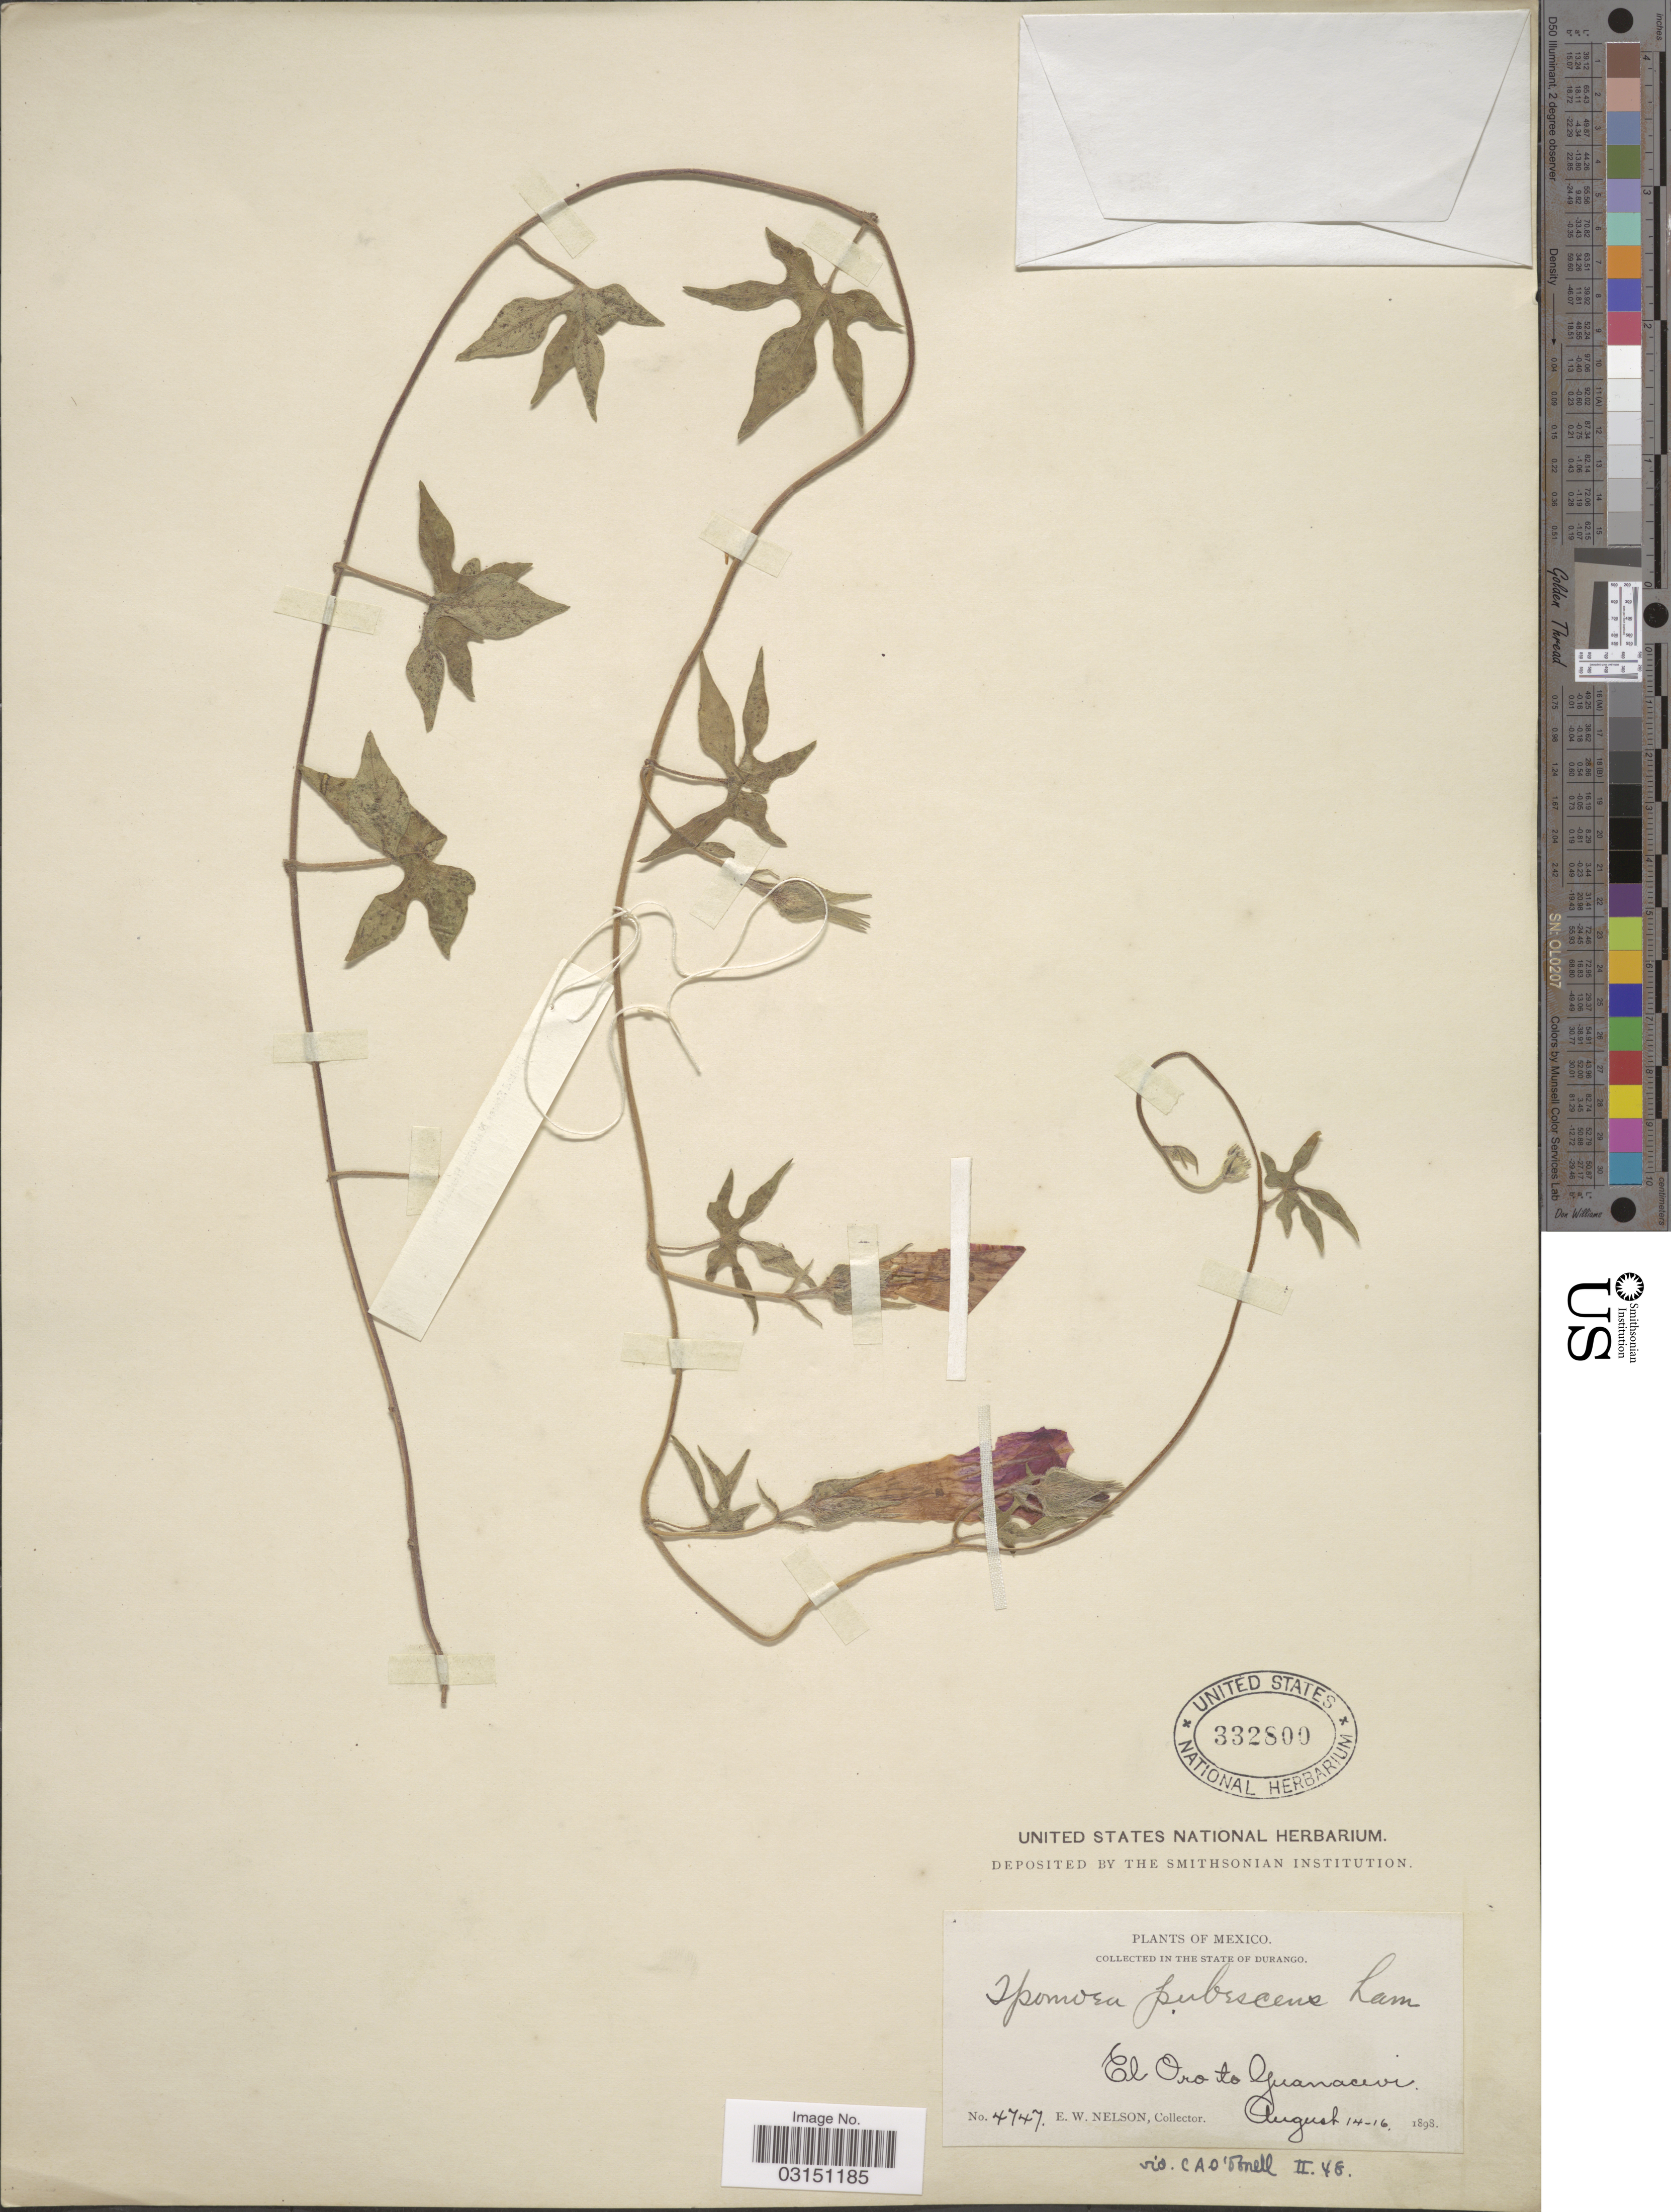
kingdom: Plantae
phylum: Tracheophyta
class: Magnoliopsida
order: Solanales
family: Convolvulaceae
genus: Ipomoea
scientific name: Ipomoea pubescens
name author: Lam.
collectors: E. W. Nelson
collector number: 4747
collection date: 1898-08-14/1898-08-16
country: Mexico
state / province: Durango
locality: El Oro to Guanacevi.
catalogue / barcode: US 332800